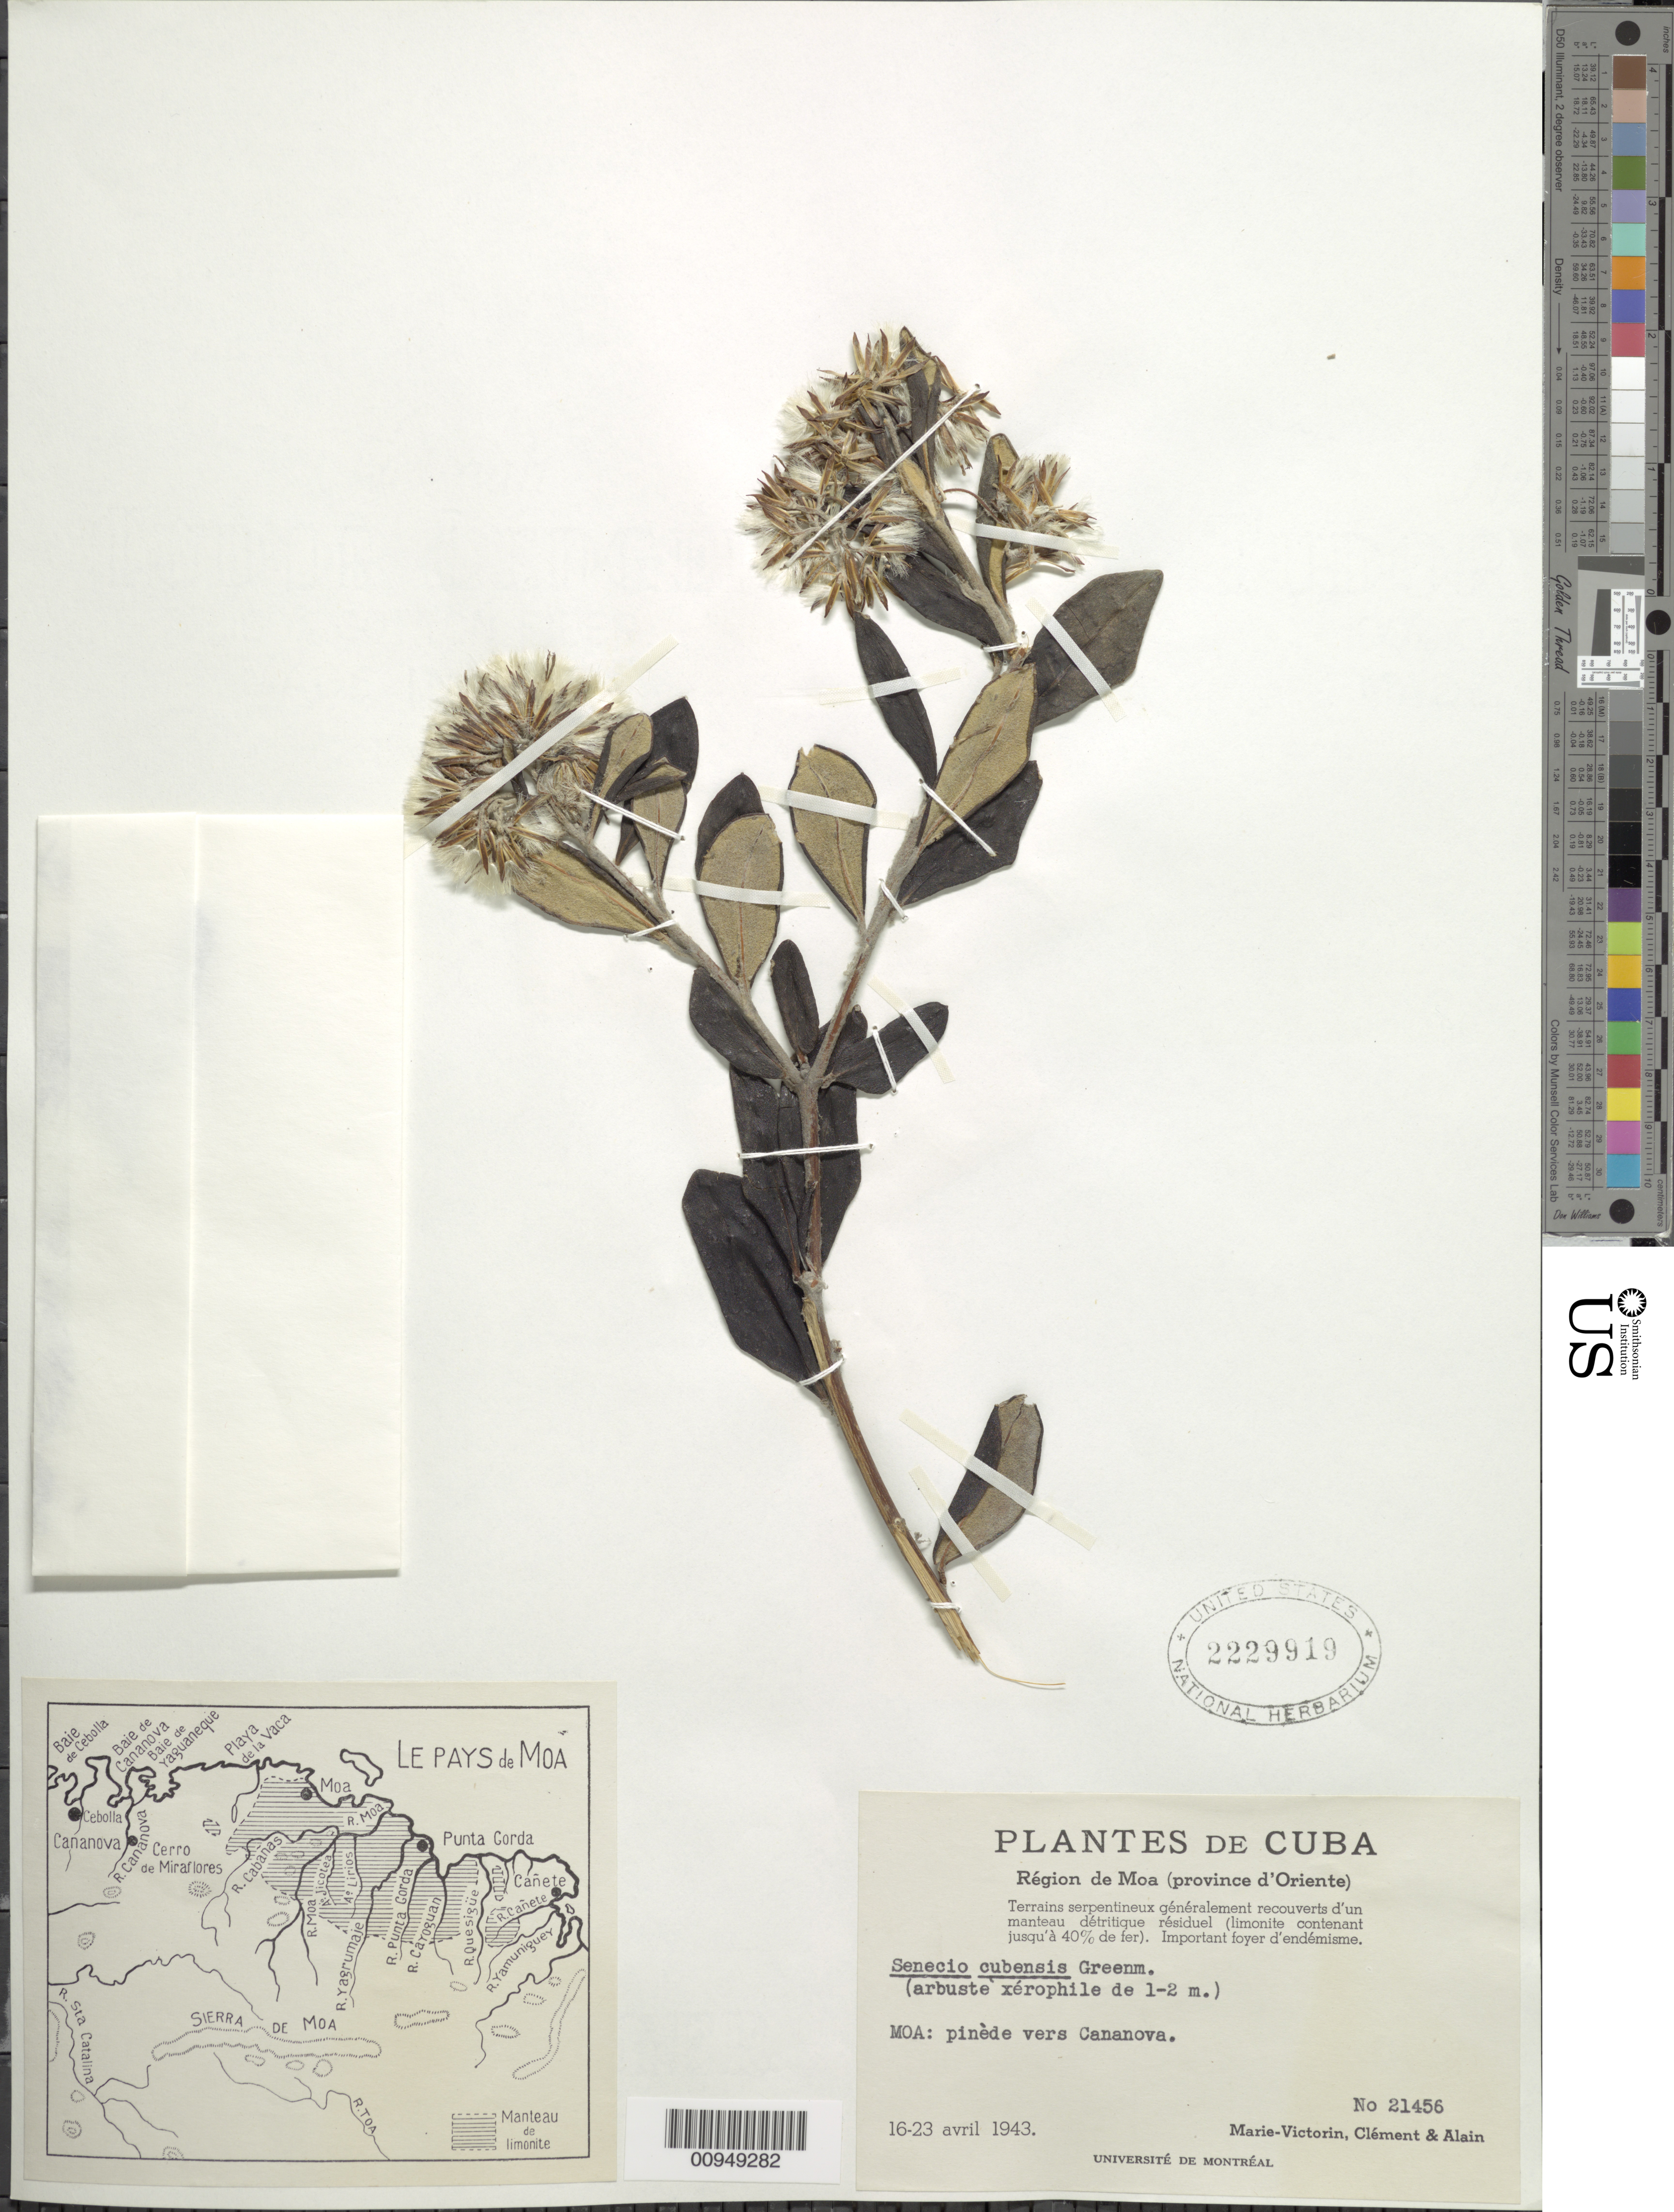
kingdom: Plantae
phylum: Tracheophyta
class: Magnoliopsida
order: Asterales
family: Asteraceae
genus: Senecio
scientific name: Senecio cubensis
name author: Greenm.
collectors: Fr. Marie-Victorin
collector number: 21456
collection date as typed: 16 Apr 1943 to 23 Apr 1943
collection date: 1943-04-16/1943-04-23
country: Cuba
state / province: Holguín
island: Cuba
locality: Region de Moa, pinède vers Cananova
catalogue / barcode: US 2229919